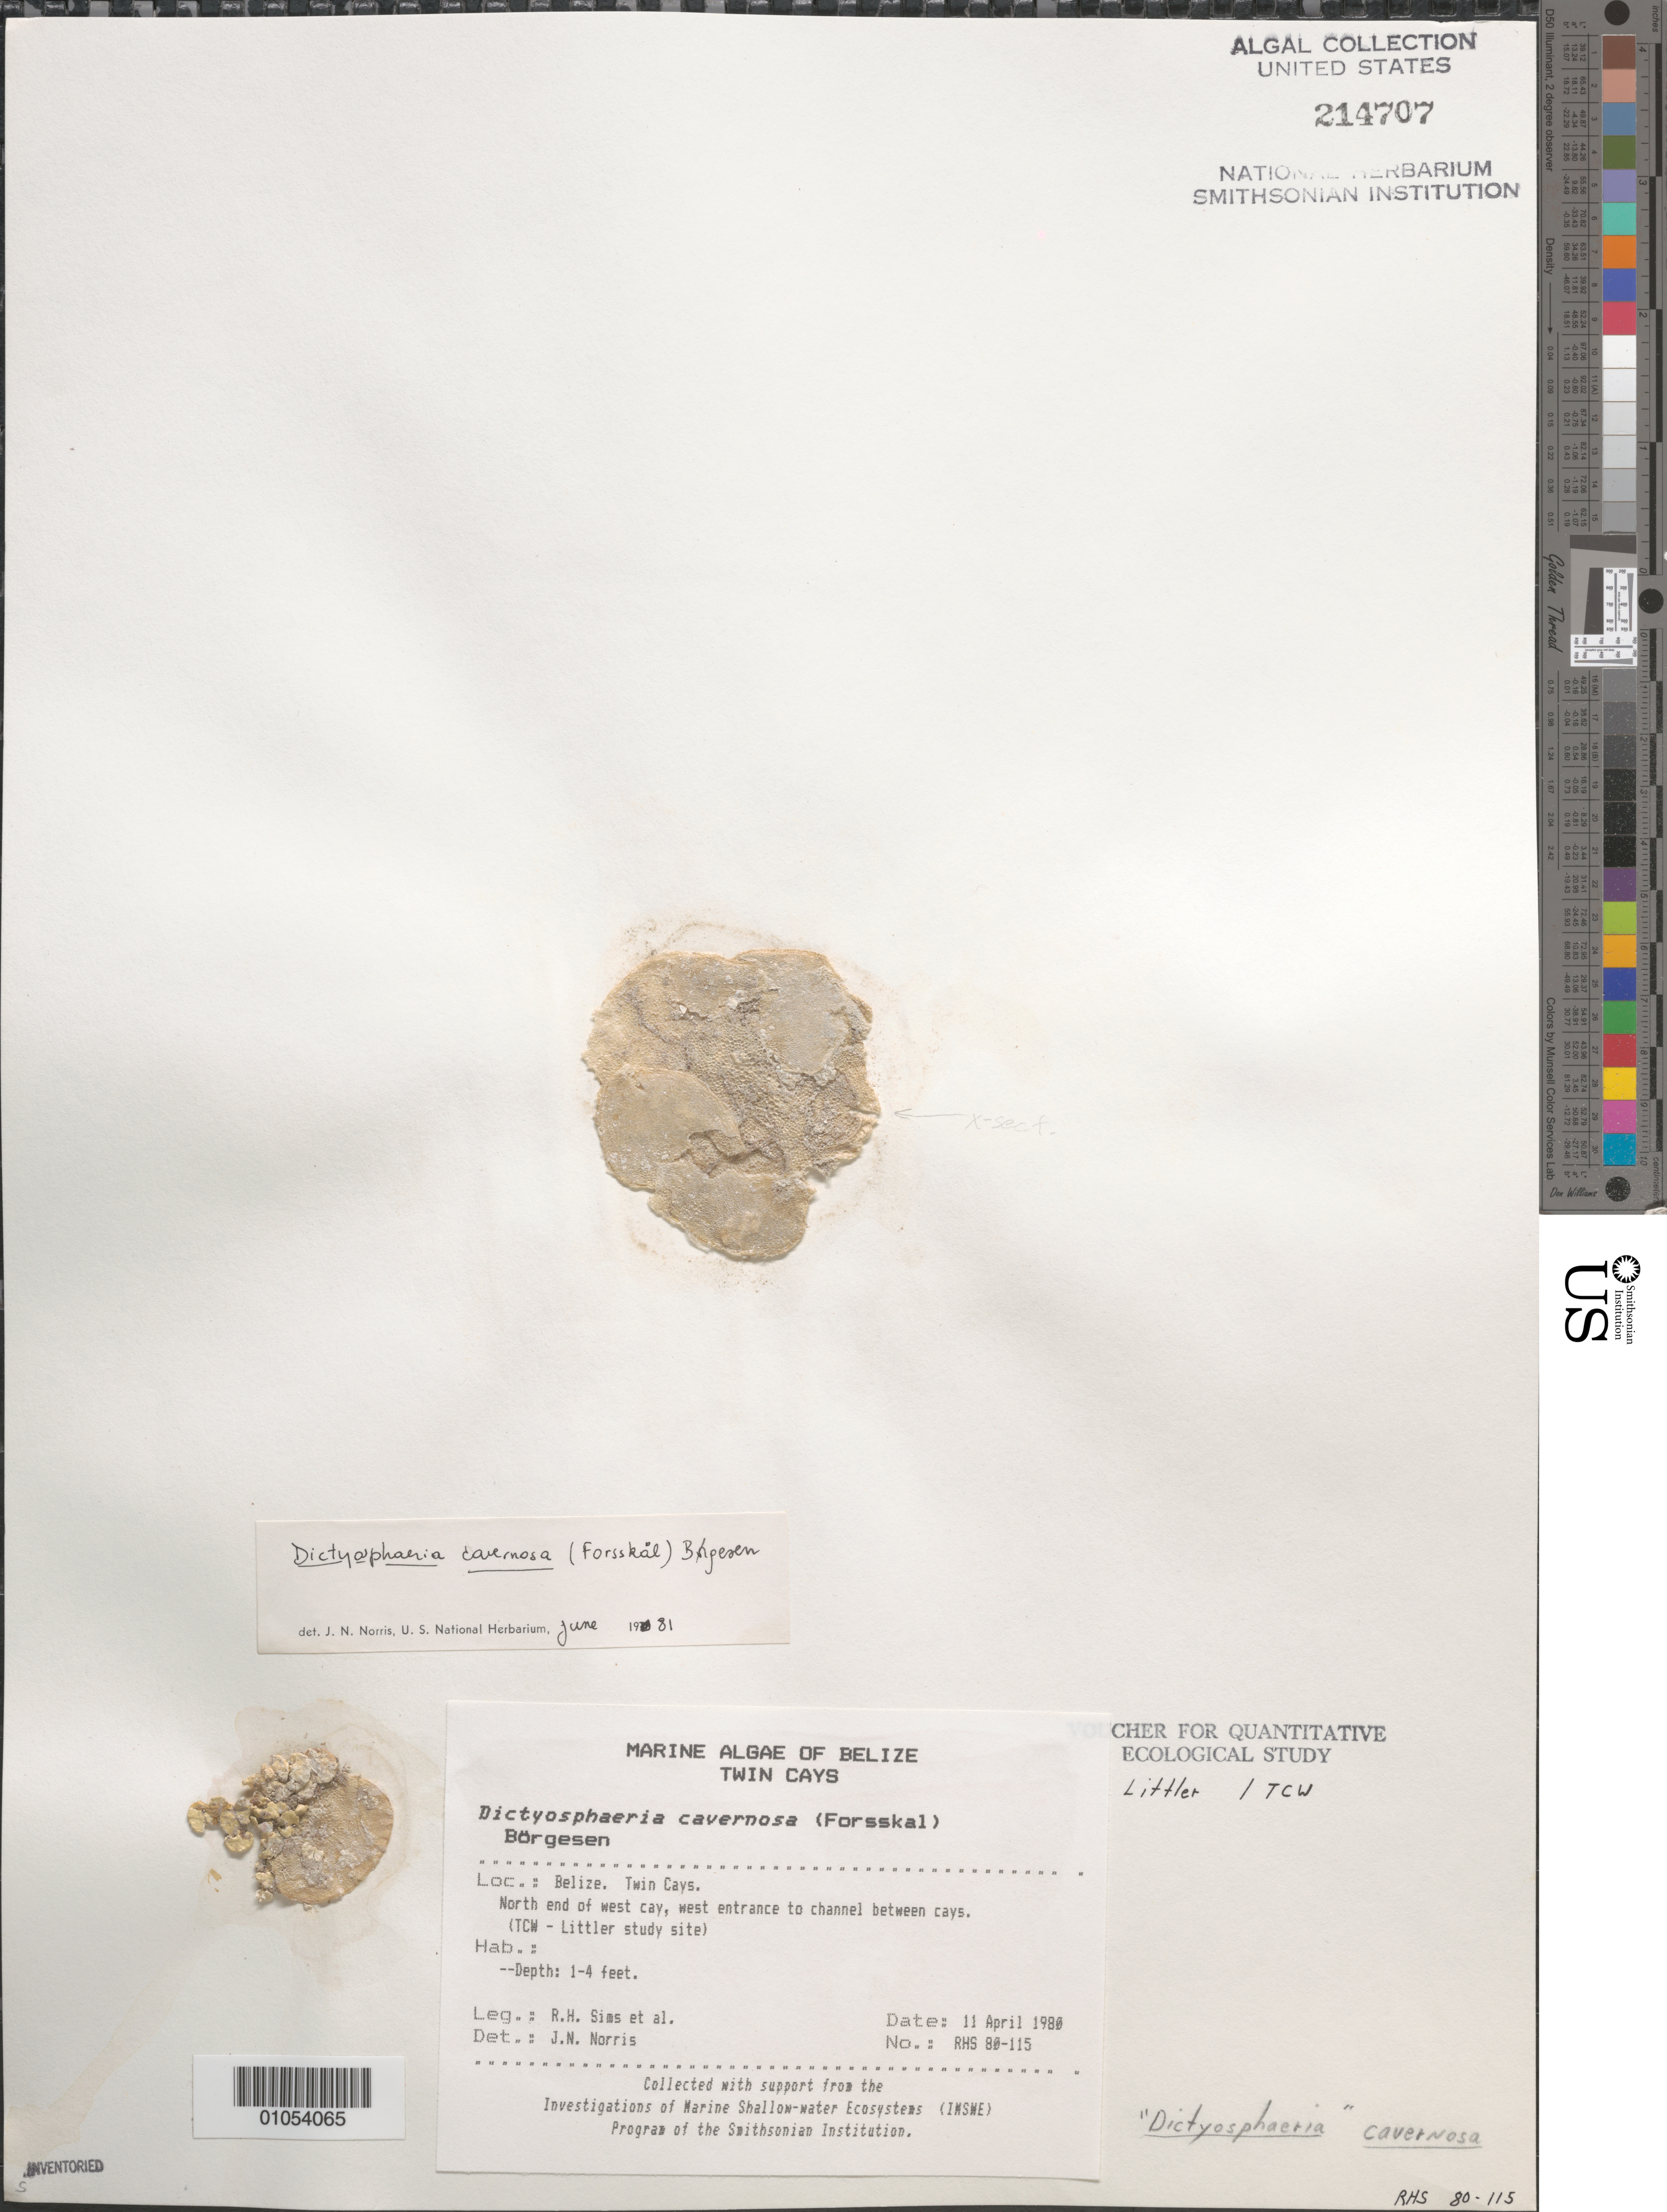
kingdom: Plantae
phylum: Chlorophyta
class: Ulvophyceae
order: Siphonocladales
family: Siphonocladaceae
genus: Dictyosphaeria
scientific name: Dictyosphaeria cavernosa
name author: (Forssk.) Børgesen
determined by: Norris, James N.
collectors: R. H. Sims & et al.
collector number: RHS 80-115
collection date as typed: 11 Apr 1980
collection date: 1980-04-11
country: Belize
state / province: Stann Creek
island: Twin Cays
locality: North end of west cay, west entrance to channel between Twin Cays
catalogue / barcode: US 214707